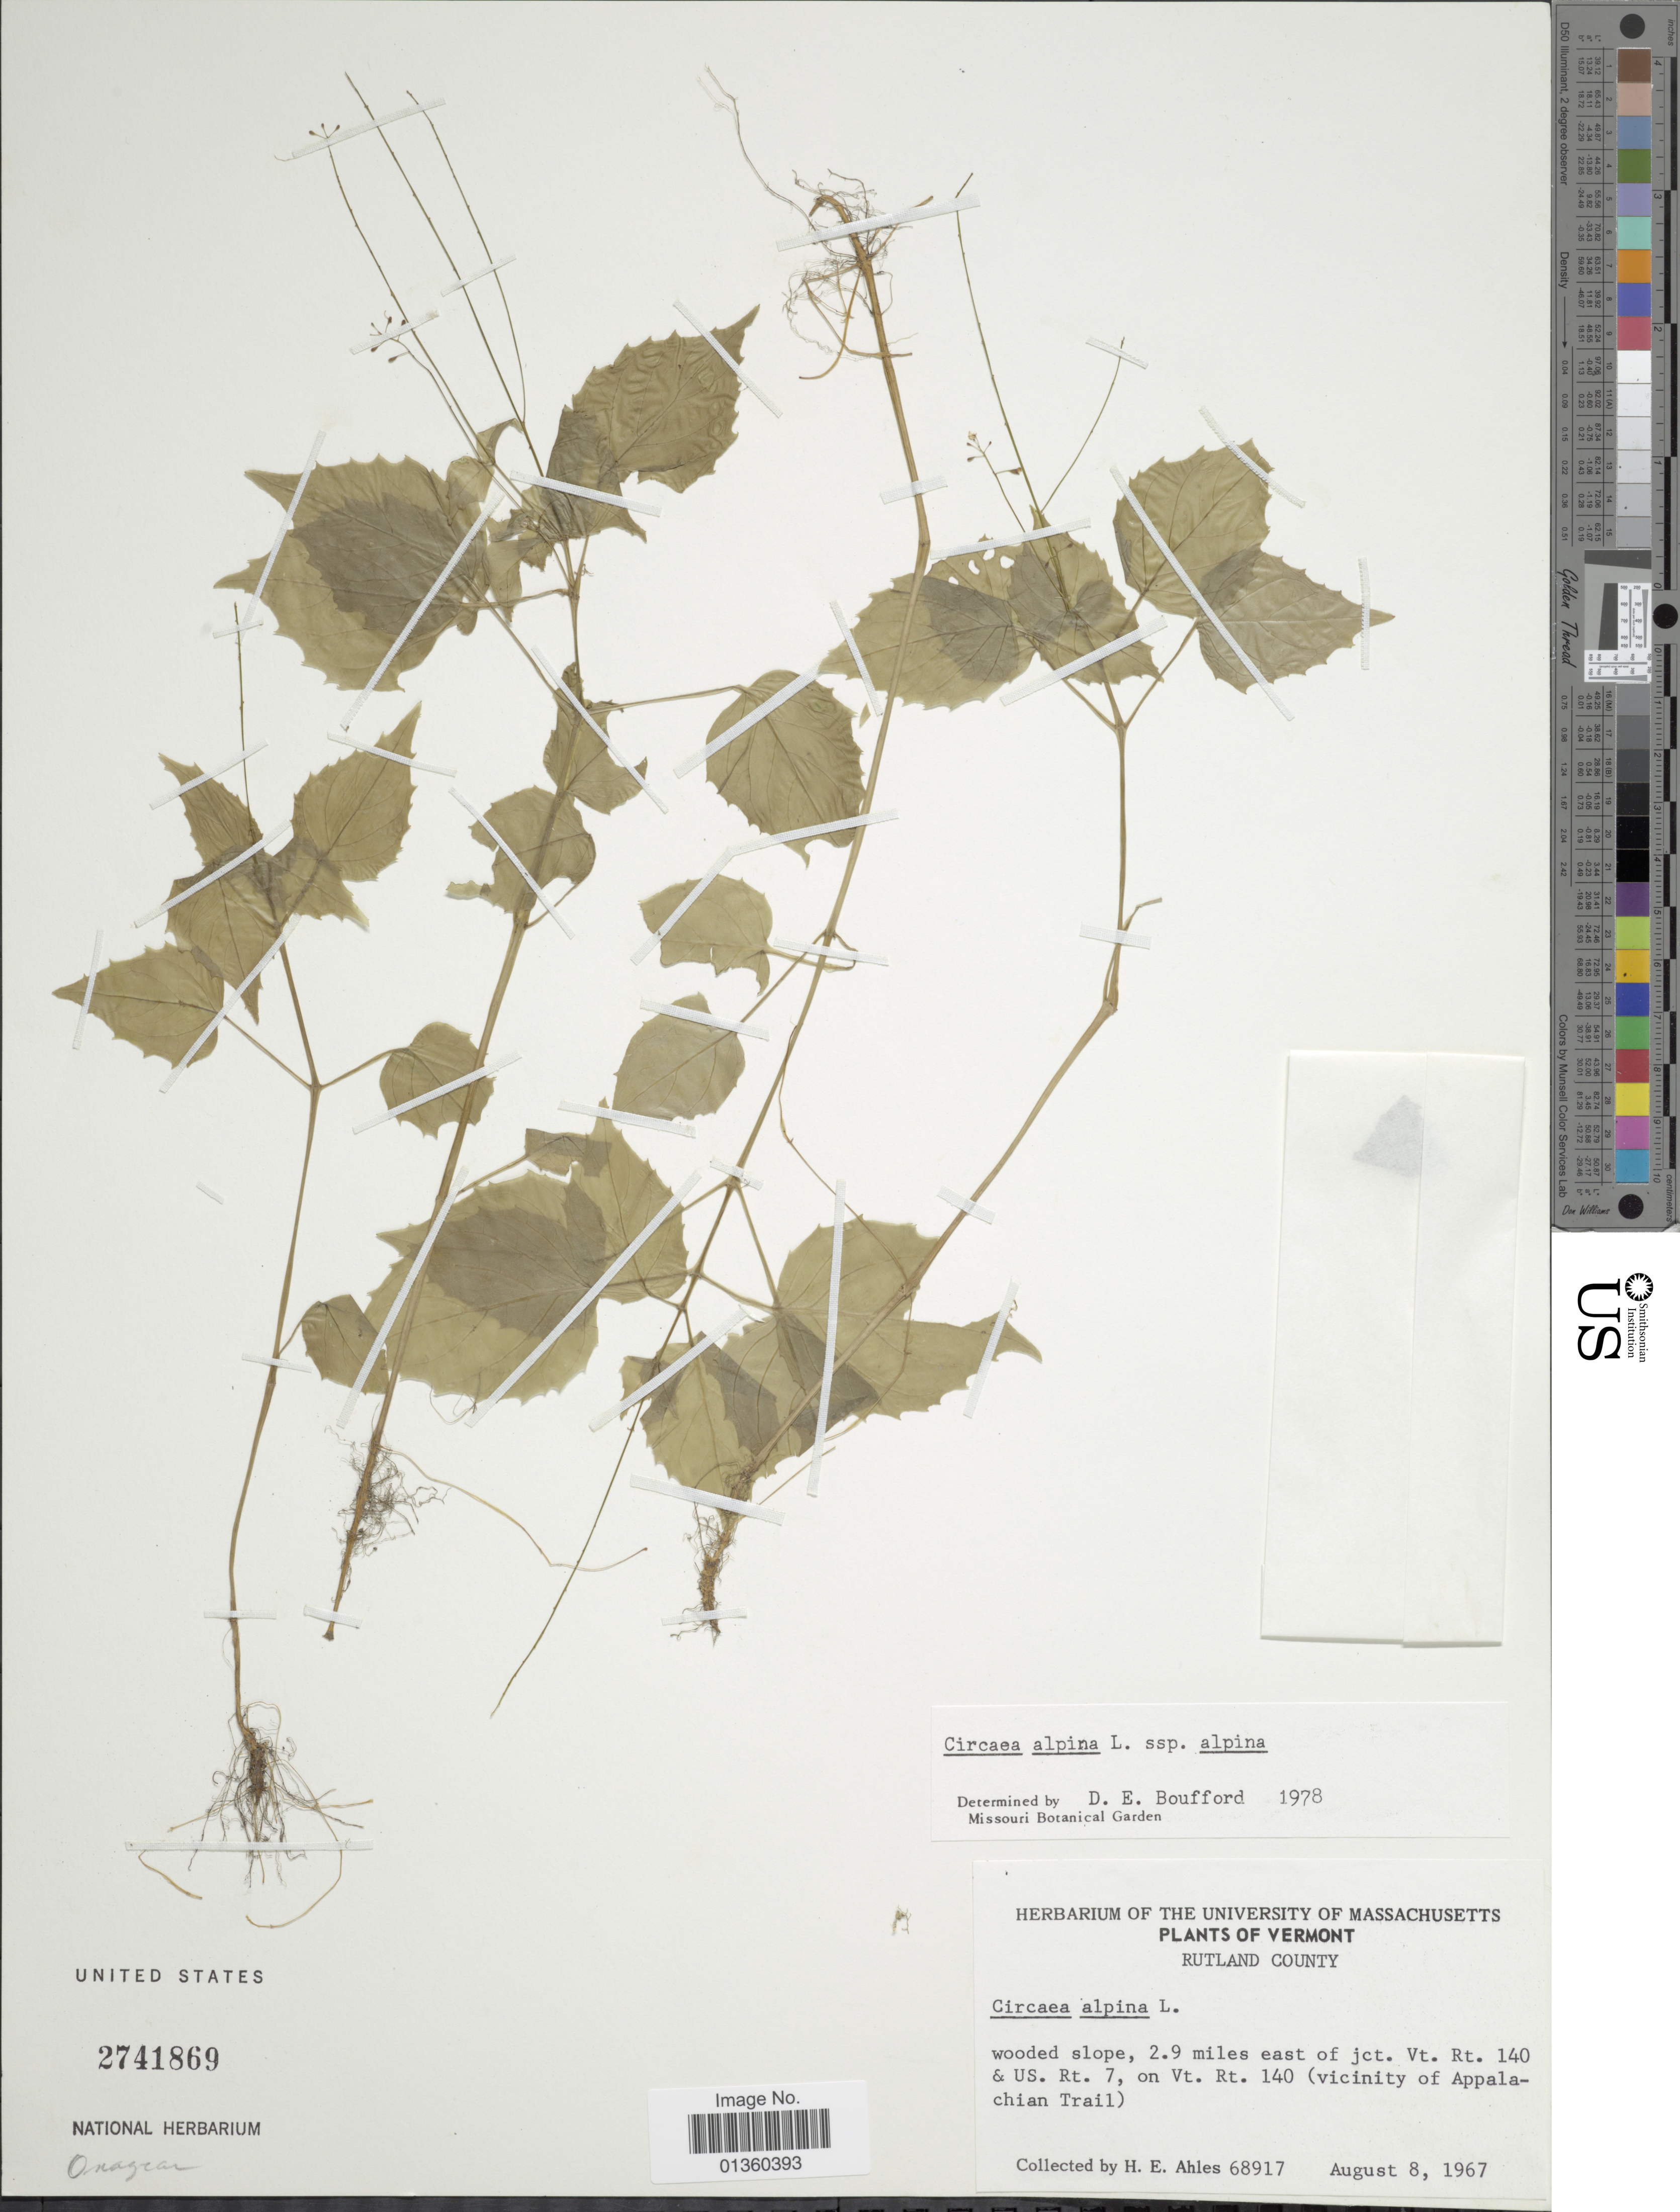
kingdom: Plantae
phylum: Tracheophyta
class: Magnoliopsida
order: Myrtales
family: Onagraceae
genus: Circaea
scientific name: Circaea alpina subsp. alpina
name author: L.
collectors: H. E. Ahles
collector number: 68917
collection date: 1967-08-08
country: United States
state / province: Vermont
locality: Rutland County, wooded slope, 2.9 miles east of jct. Vt. Rt. 140 & US. Rt. 7, on Vt. Rt. 140 (vicinity of Appalachian Trail)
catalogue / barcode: US 2741869